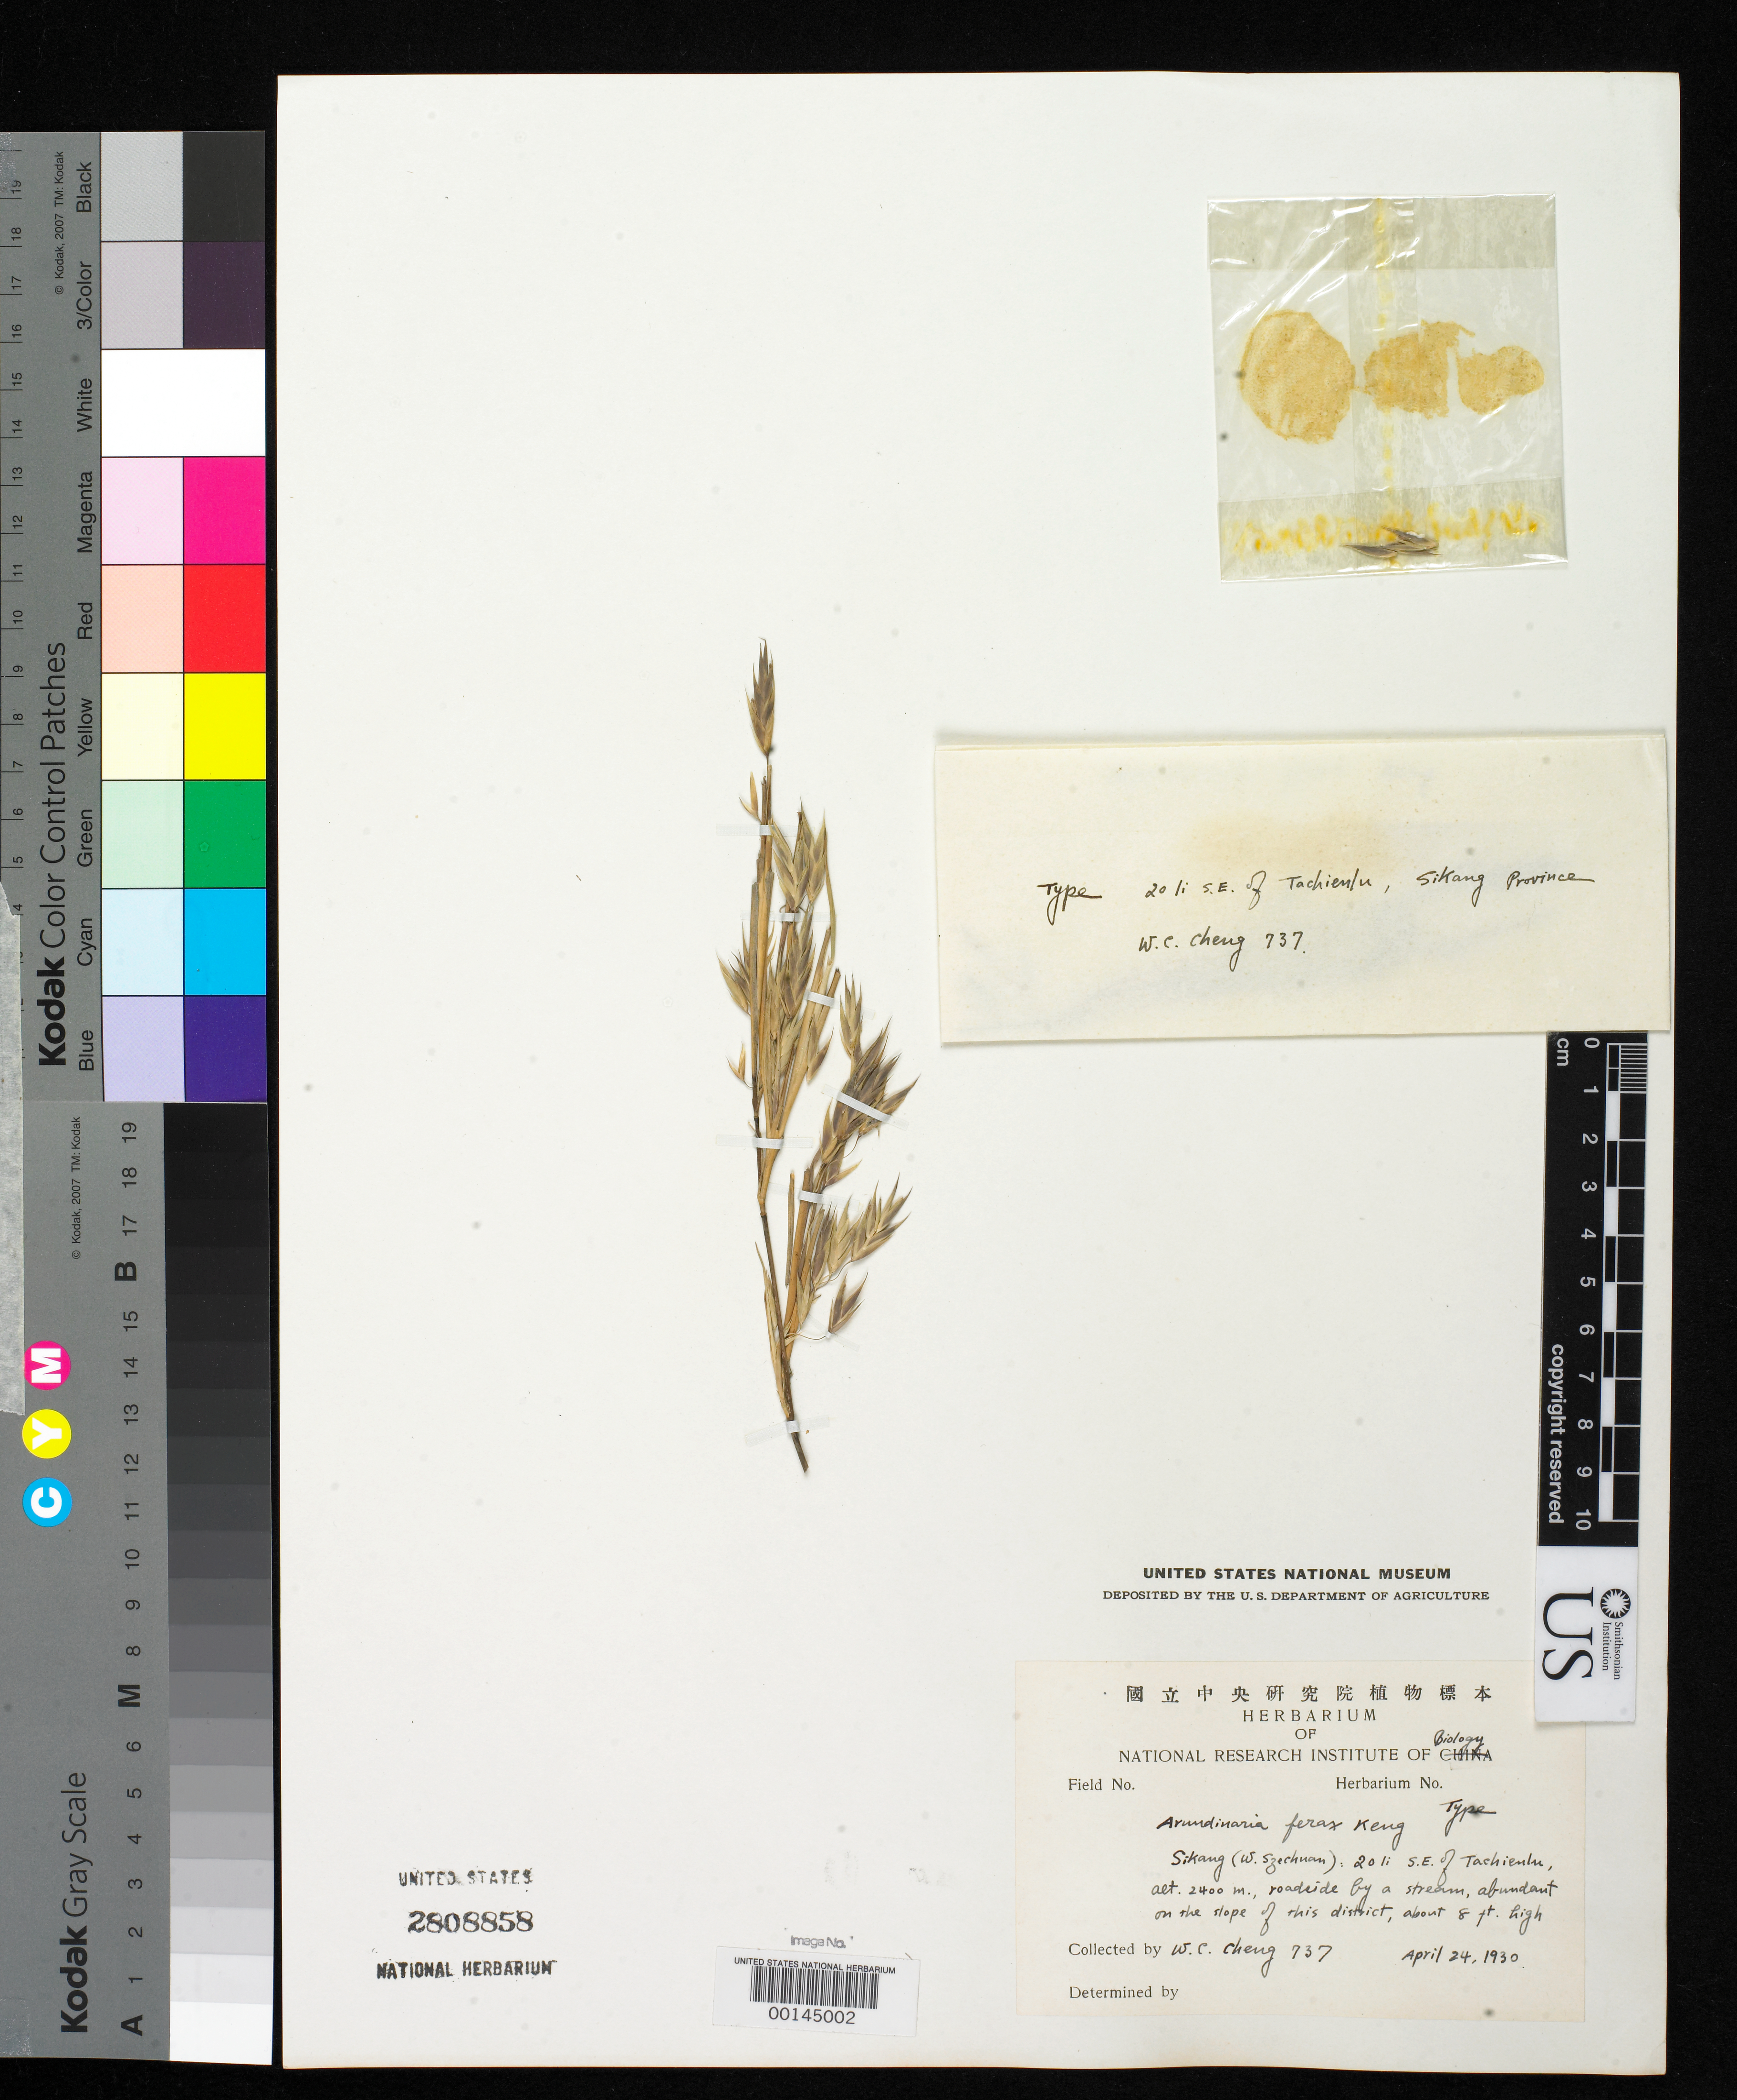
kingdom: Plantae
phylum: Tracheophyta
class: Liliopsida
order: Poales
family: Poaceae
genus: Arundinaria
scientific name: Arundinaria ferax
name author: Keng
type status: Type Collection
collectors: W. C. Cheng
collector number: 737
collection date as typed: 24 Apr 1930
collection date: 1930-04-24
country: China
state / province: Sichuan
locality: Sikang, SE of Tachienlu.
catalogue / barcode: US 2808858